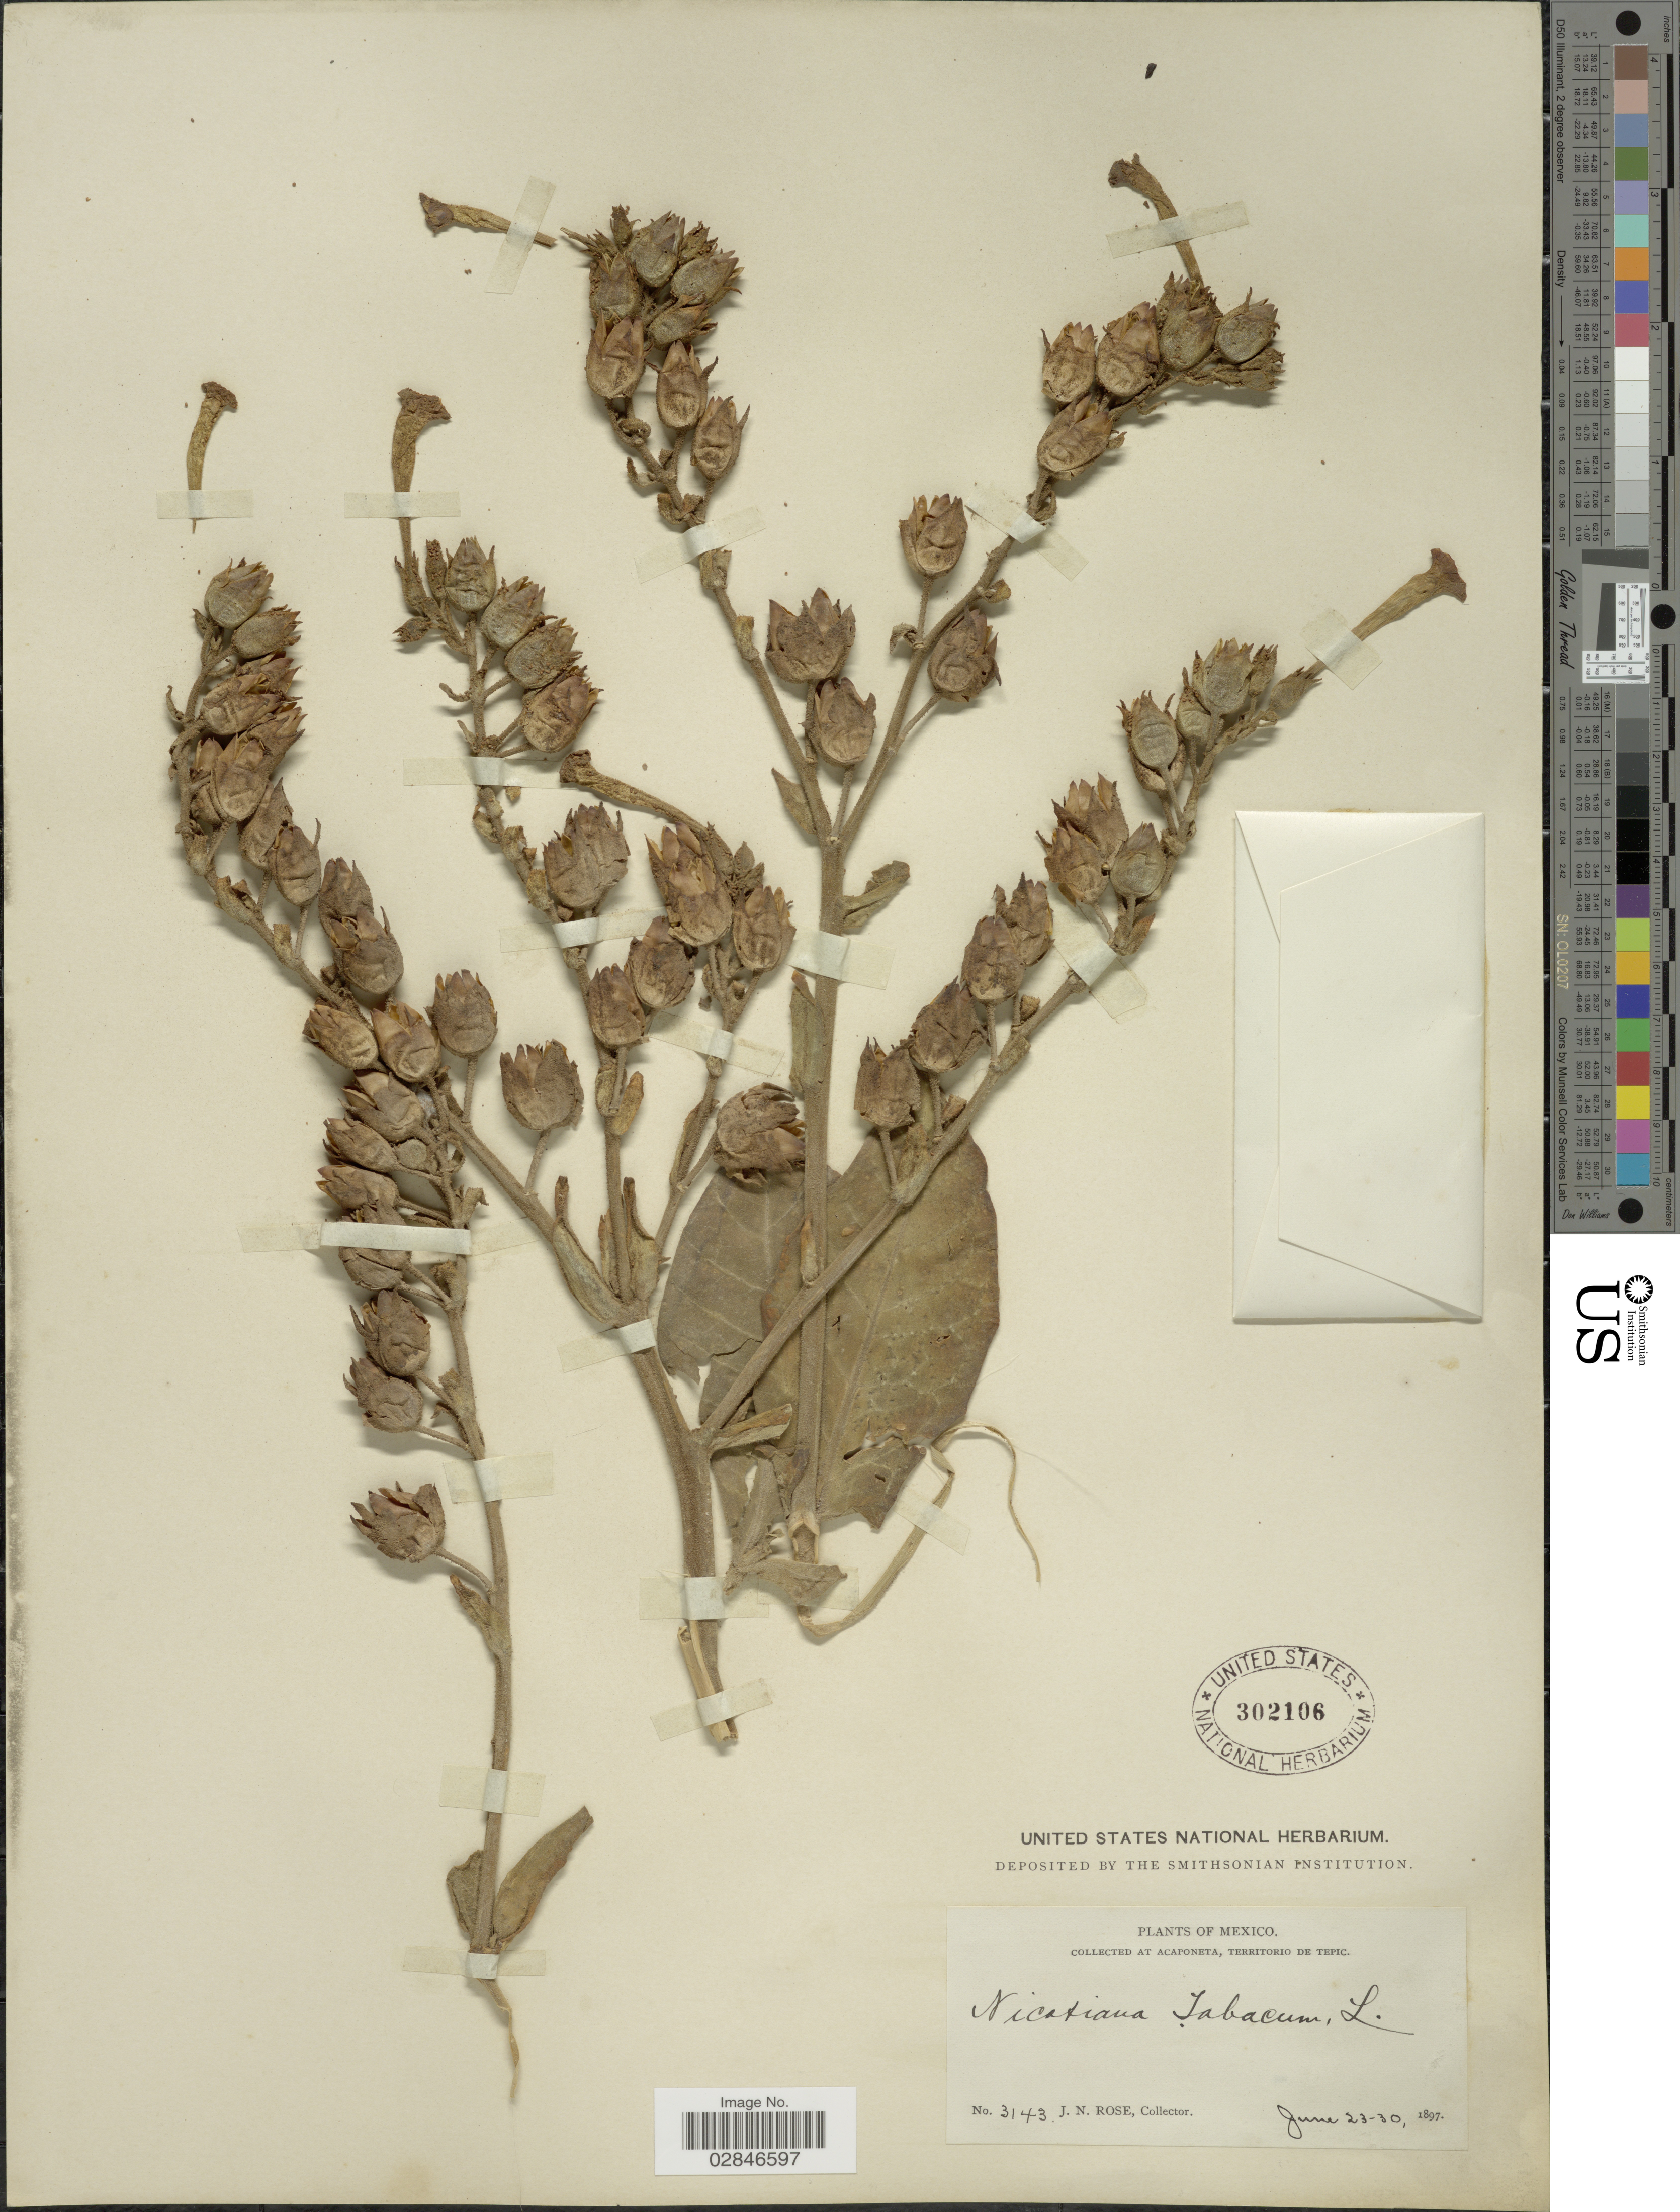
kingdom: Plantae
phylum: Tracheophyta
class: Magnoliopsida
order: Solanales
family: Solanaceae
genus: Nicotiana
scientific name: Nicotiana tabacum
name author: L.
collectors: J. N. Rose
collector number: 3143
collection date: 1897-06-23/1897-06-30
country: Mexico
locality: At Acaponeta, Territorio de Tepic.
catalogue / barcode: US 302106